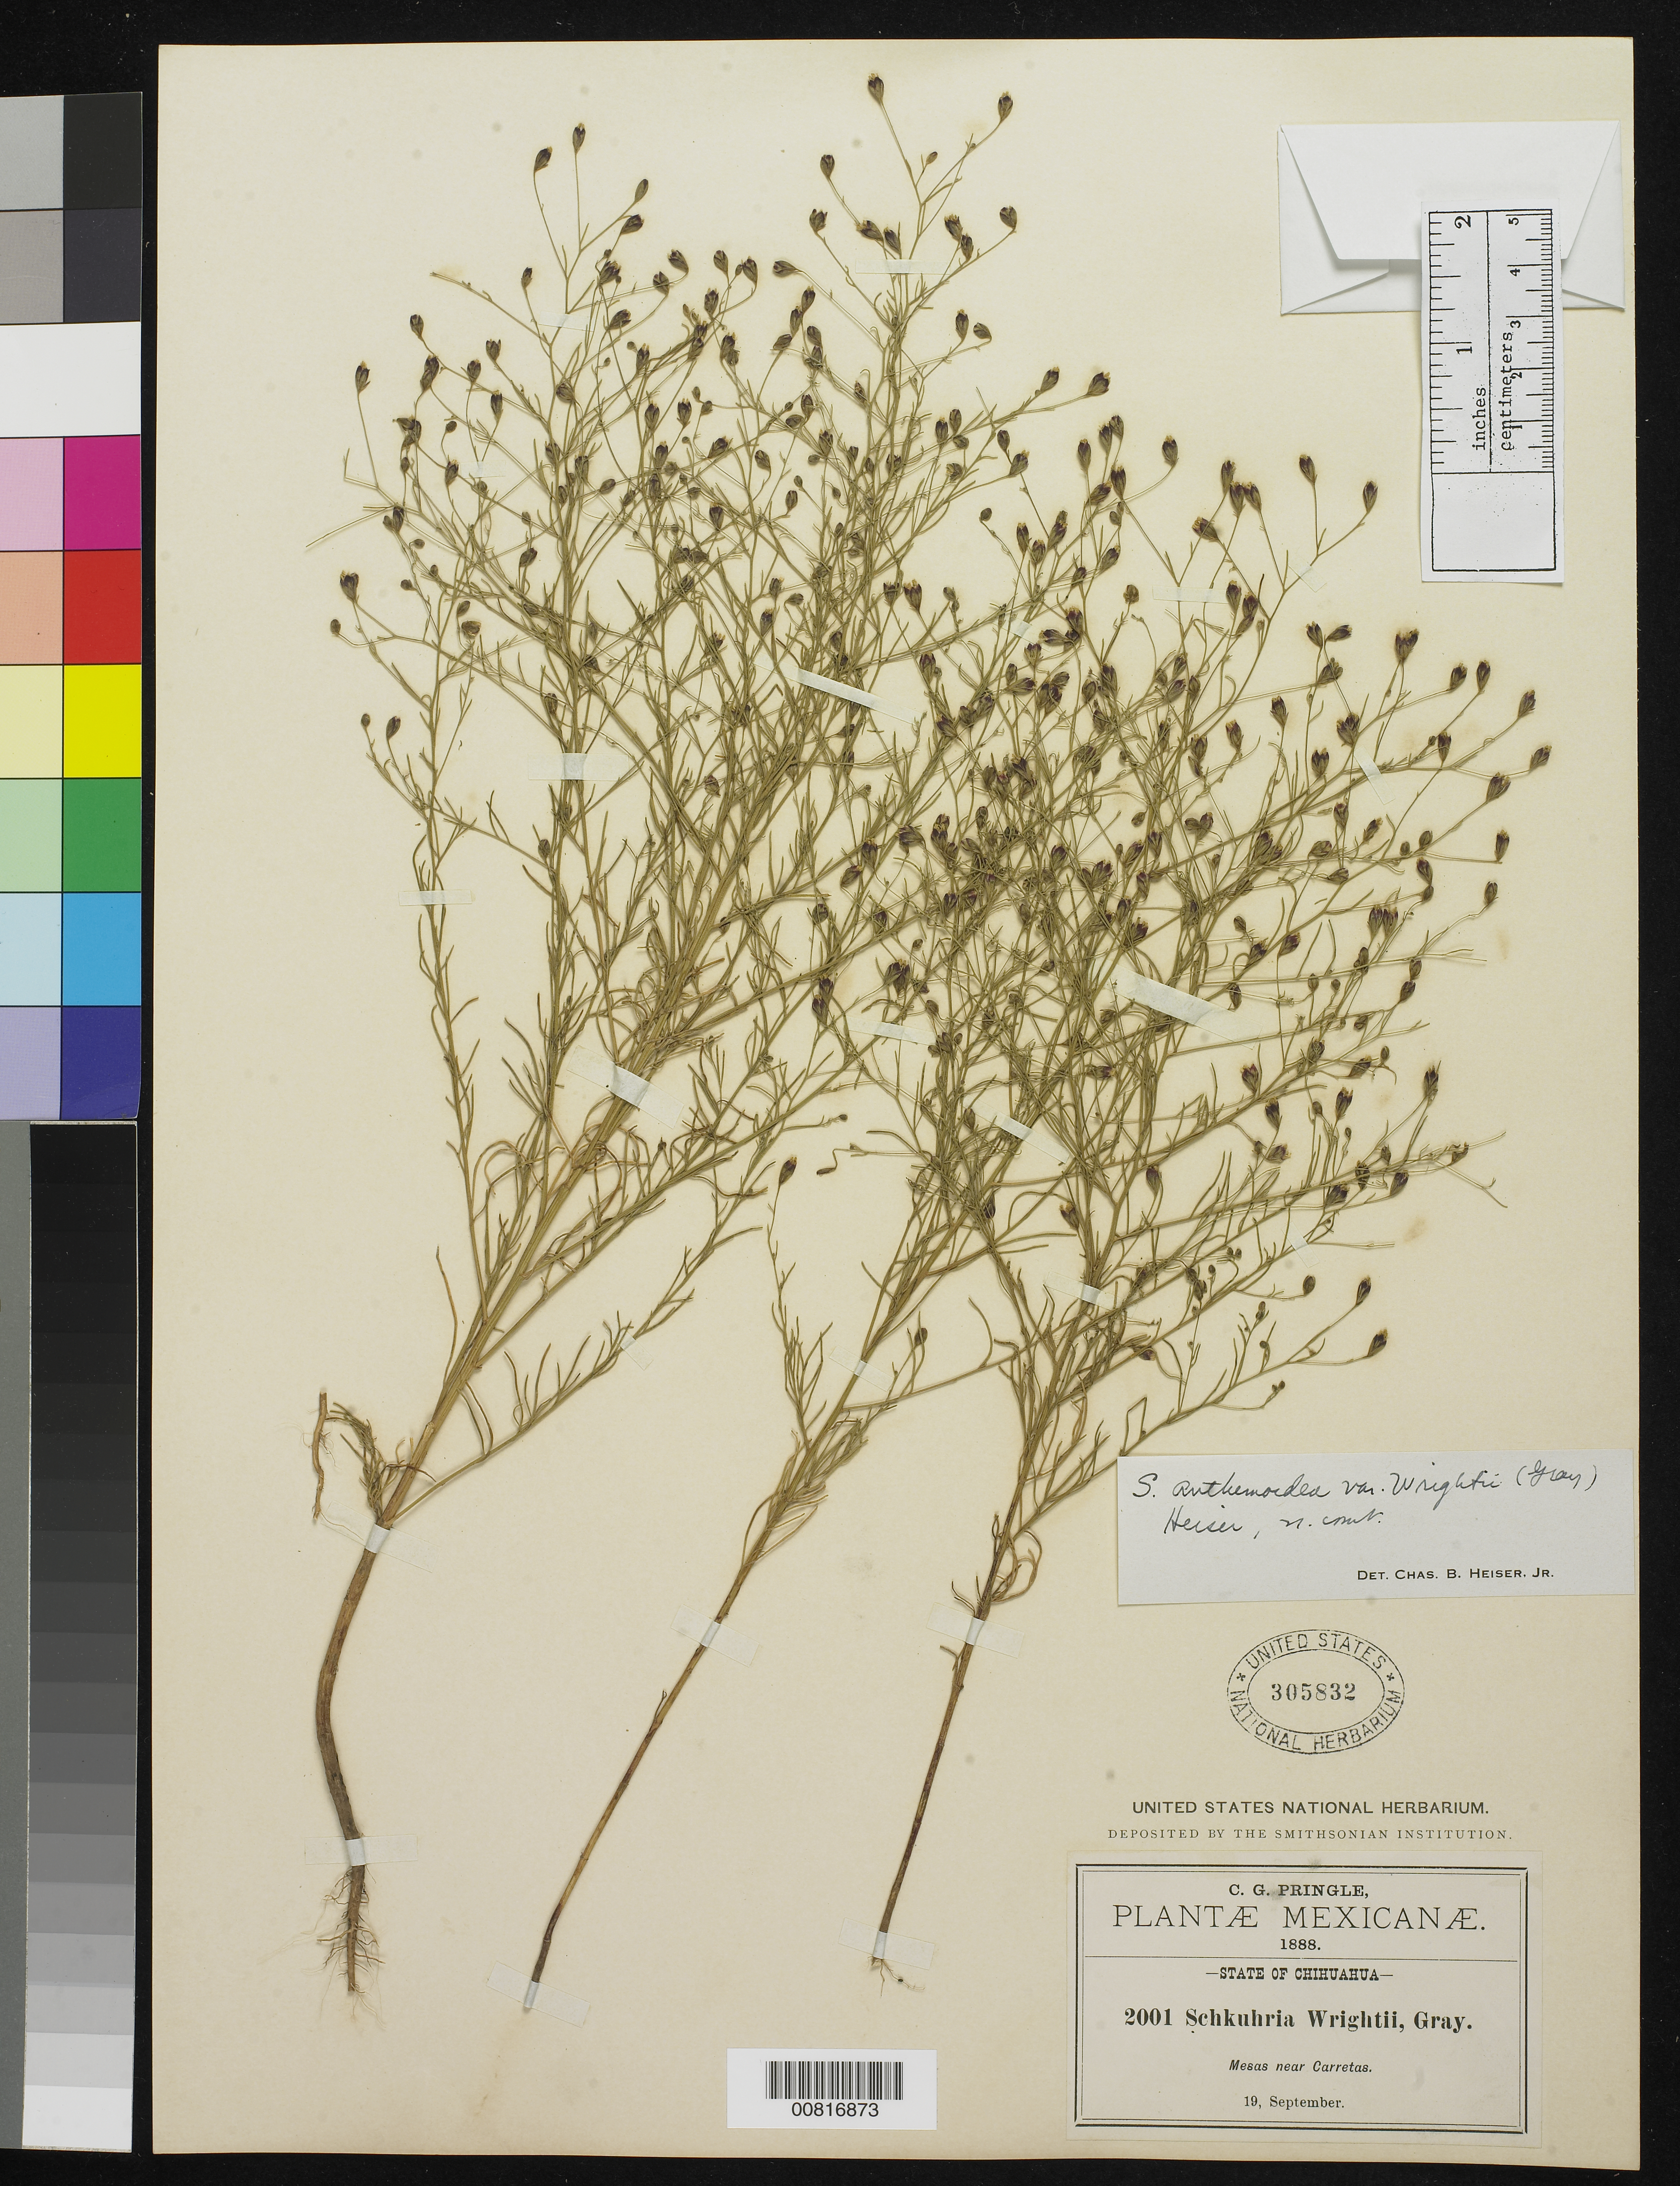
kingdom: Plantae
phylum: Tracheophyta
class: Magnoliopsida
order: Asterales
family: Asteraceae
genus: Schkuhria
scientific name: Schkuhria wislizeni var. wrightii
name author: (A. Gray) S.F. Blake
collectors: C. G. Pringle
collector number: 2001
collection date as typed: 19 Sep 1888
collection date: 1888-09-19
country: Mexico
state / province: Chihuahua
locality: Mesas near Carretas, Chihuahua.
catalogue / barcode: US 305832